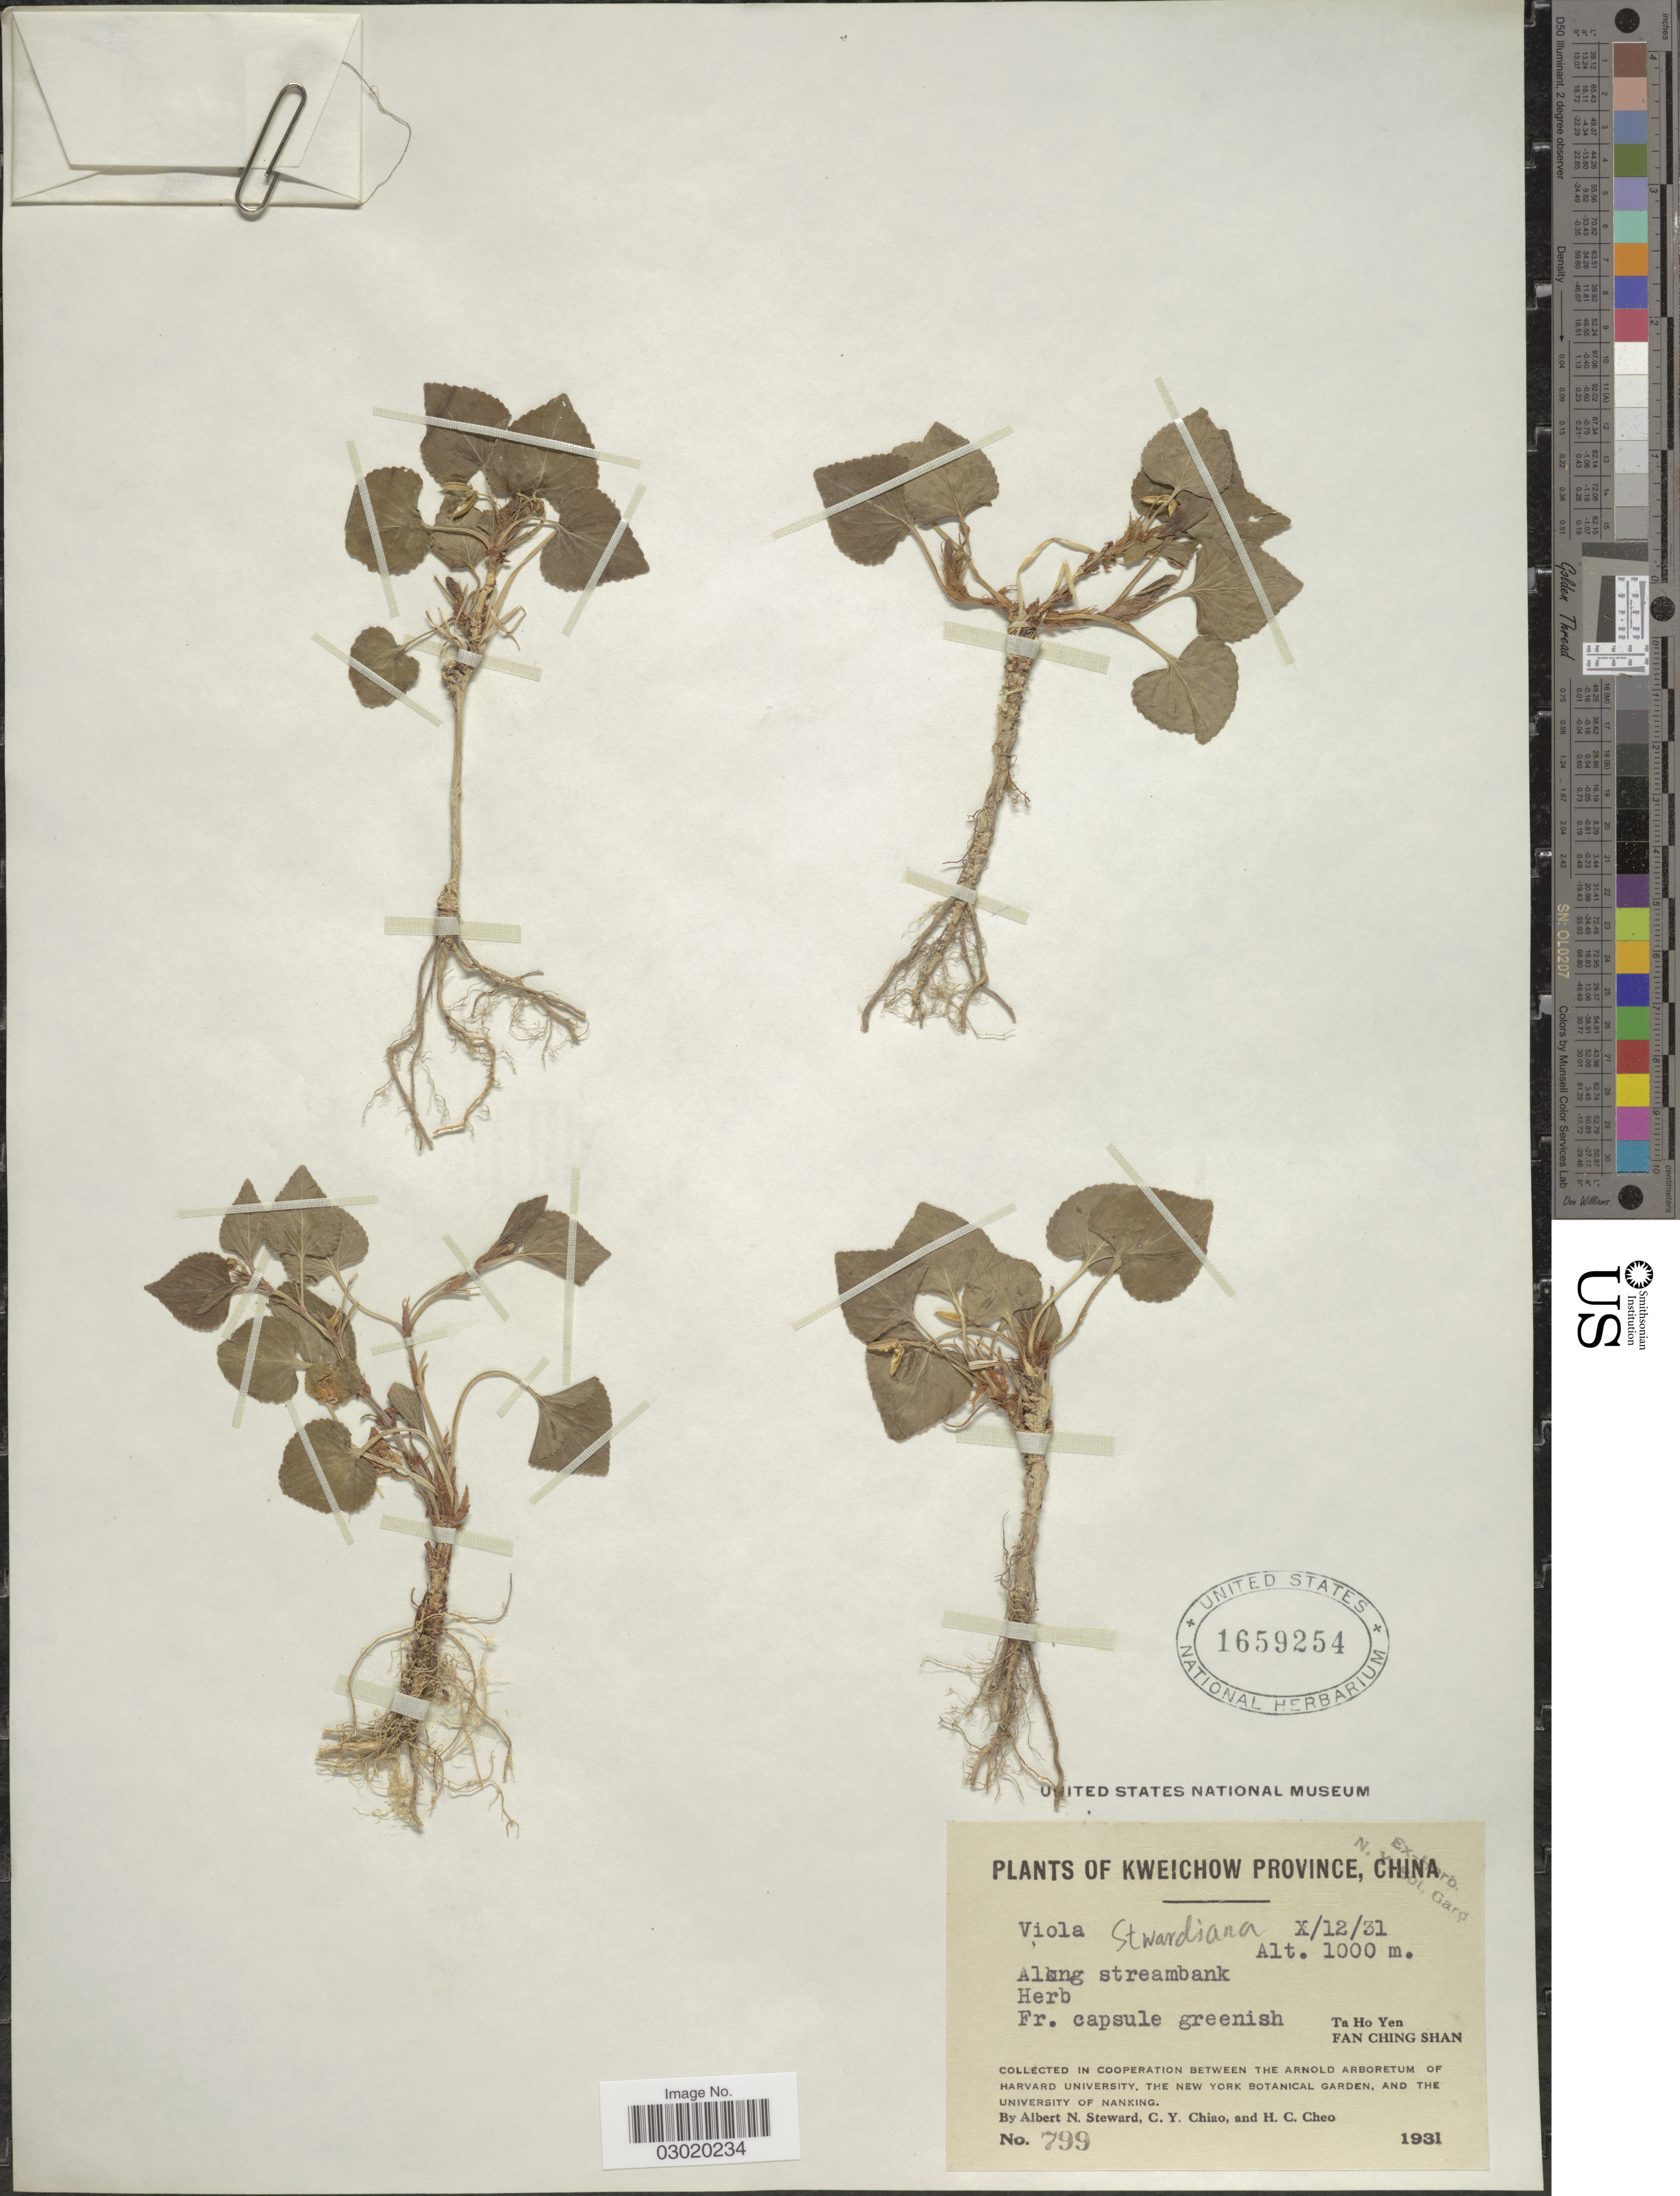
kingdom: Plantae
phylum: Tracheophyta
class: Magnoliopsida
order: Malpighiales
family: Violaceae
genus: Viola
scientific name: Viola sp.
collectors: A. N. Steward, C. Y. Chiao & H. Cheo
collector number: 799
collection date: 1931-10-12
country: China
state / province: Guizhou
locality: Kweichow Province, China, Ta Ho Yen, Fan Ching Shan, Along streambank.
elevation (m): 1000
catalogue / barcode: US 1659254